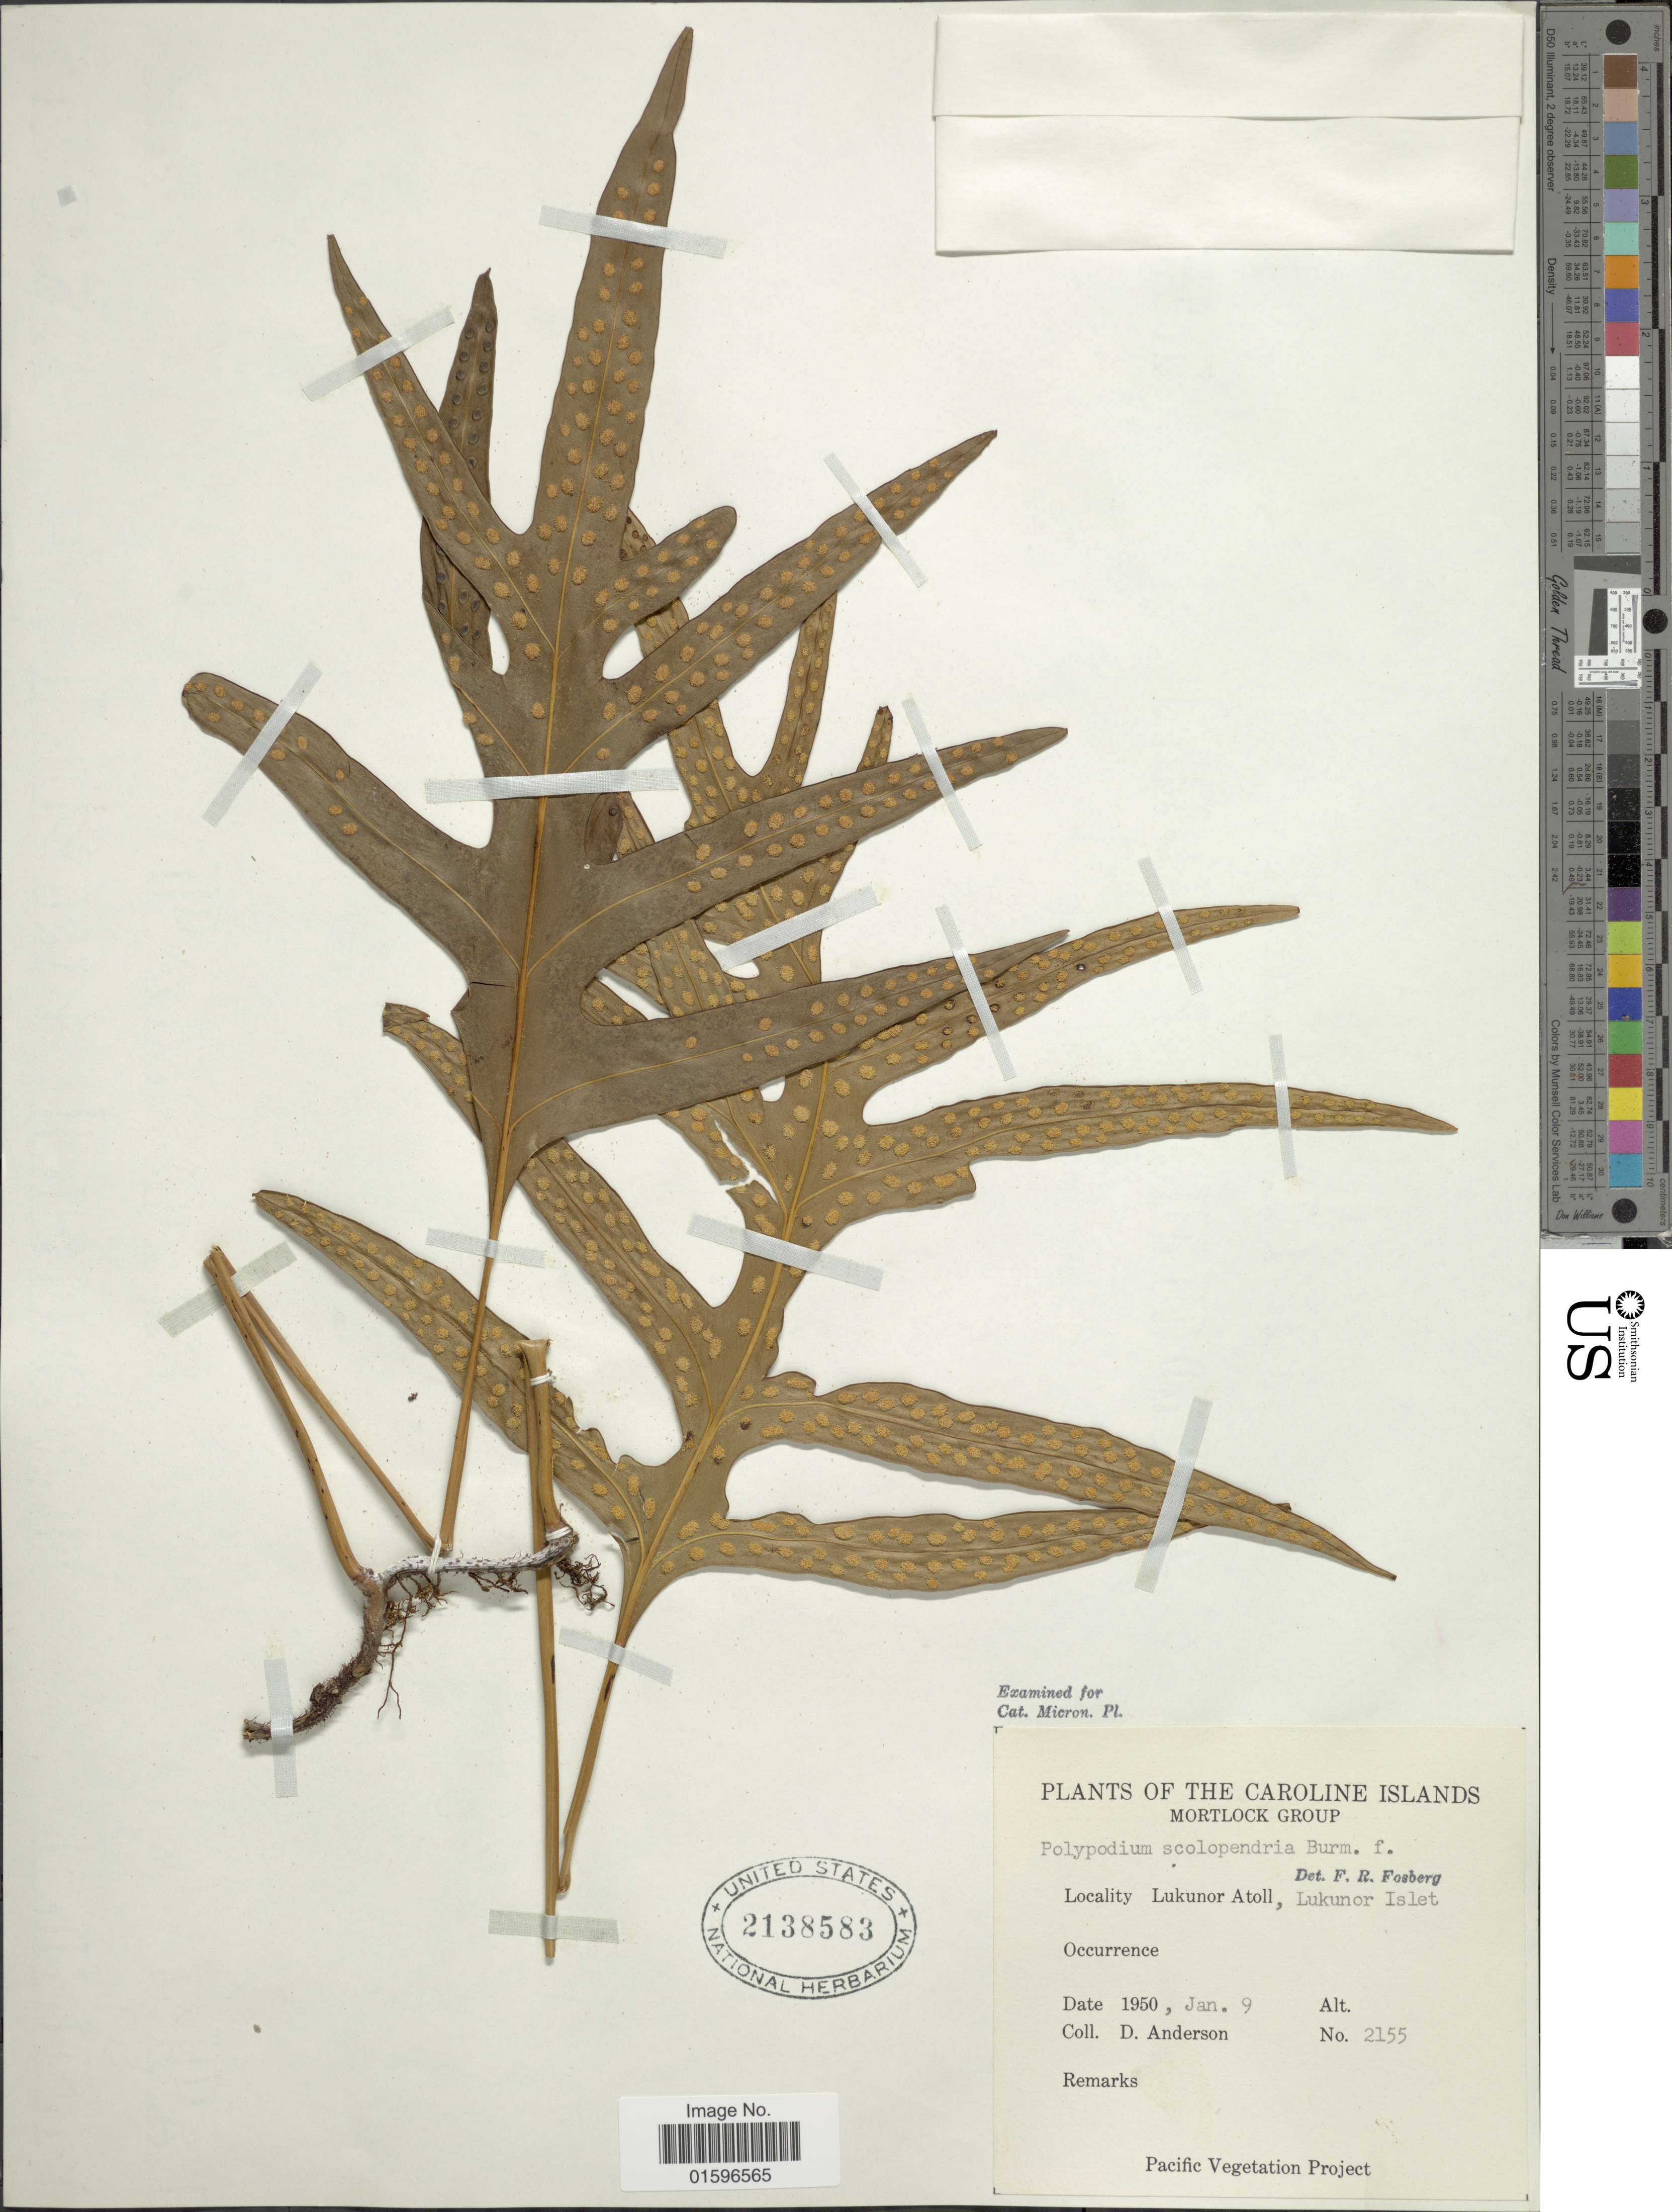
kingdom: Plantae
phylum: Tracheophyta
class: Polypodiopsida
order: Polypodiales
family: Polypodiaceae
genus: Polypodium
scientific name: Polypodium scolopendria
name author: Burm. f.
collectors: D. Anderson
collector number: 2155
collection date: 1950-01-09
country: Micronesia, Federated States of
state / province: Truk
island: Lukunor Atoll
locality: Carolines Islands, Mortlock Group, Lukunor Atoll, Lukunor Islet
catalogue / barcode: US 2138583